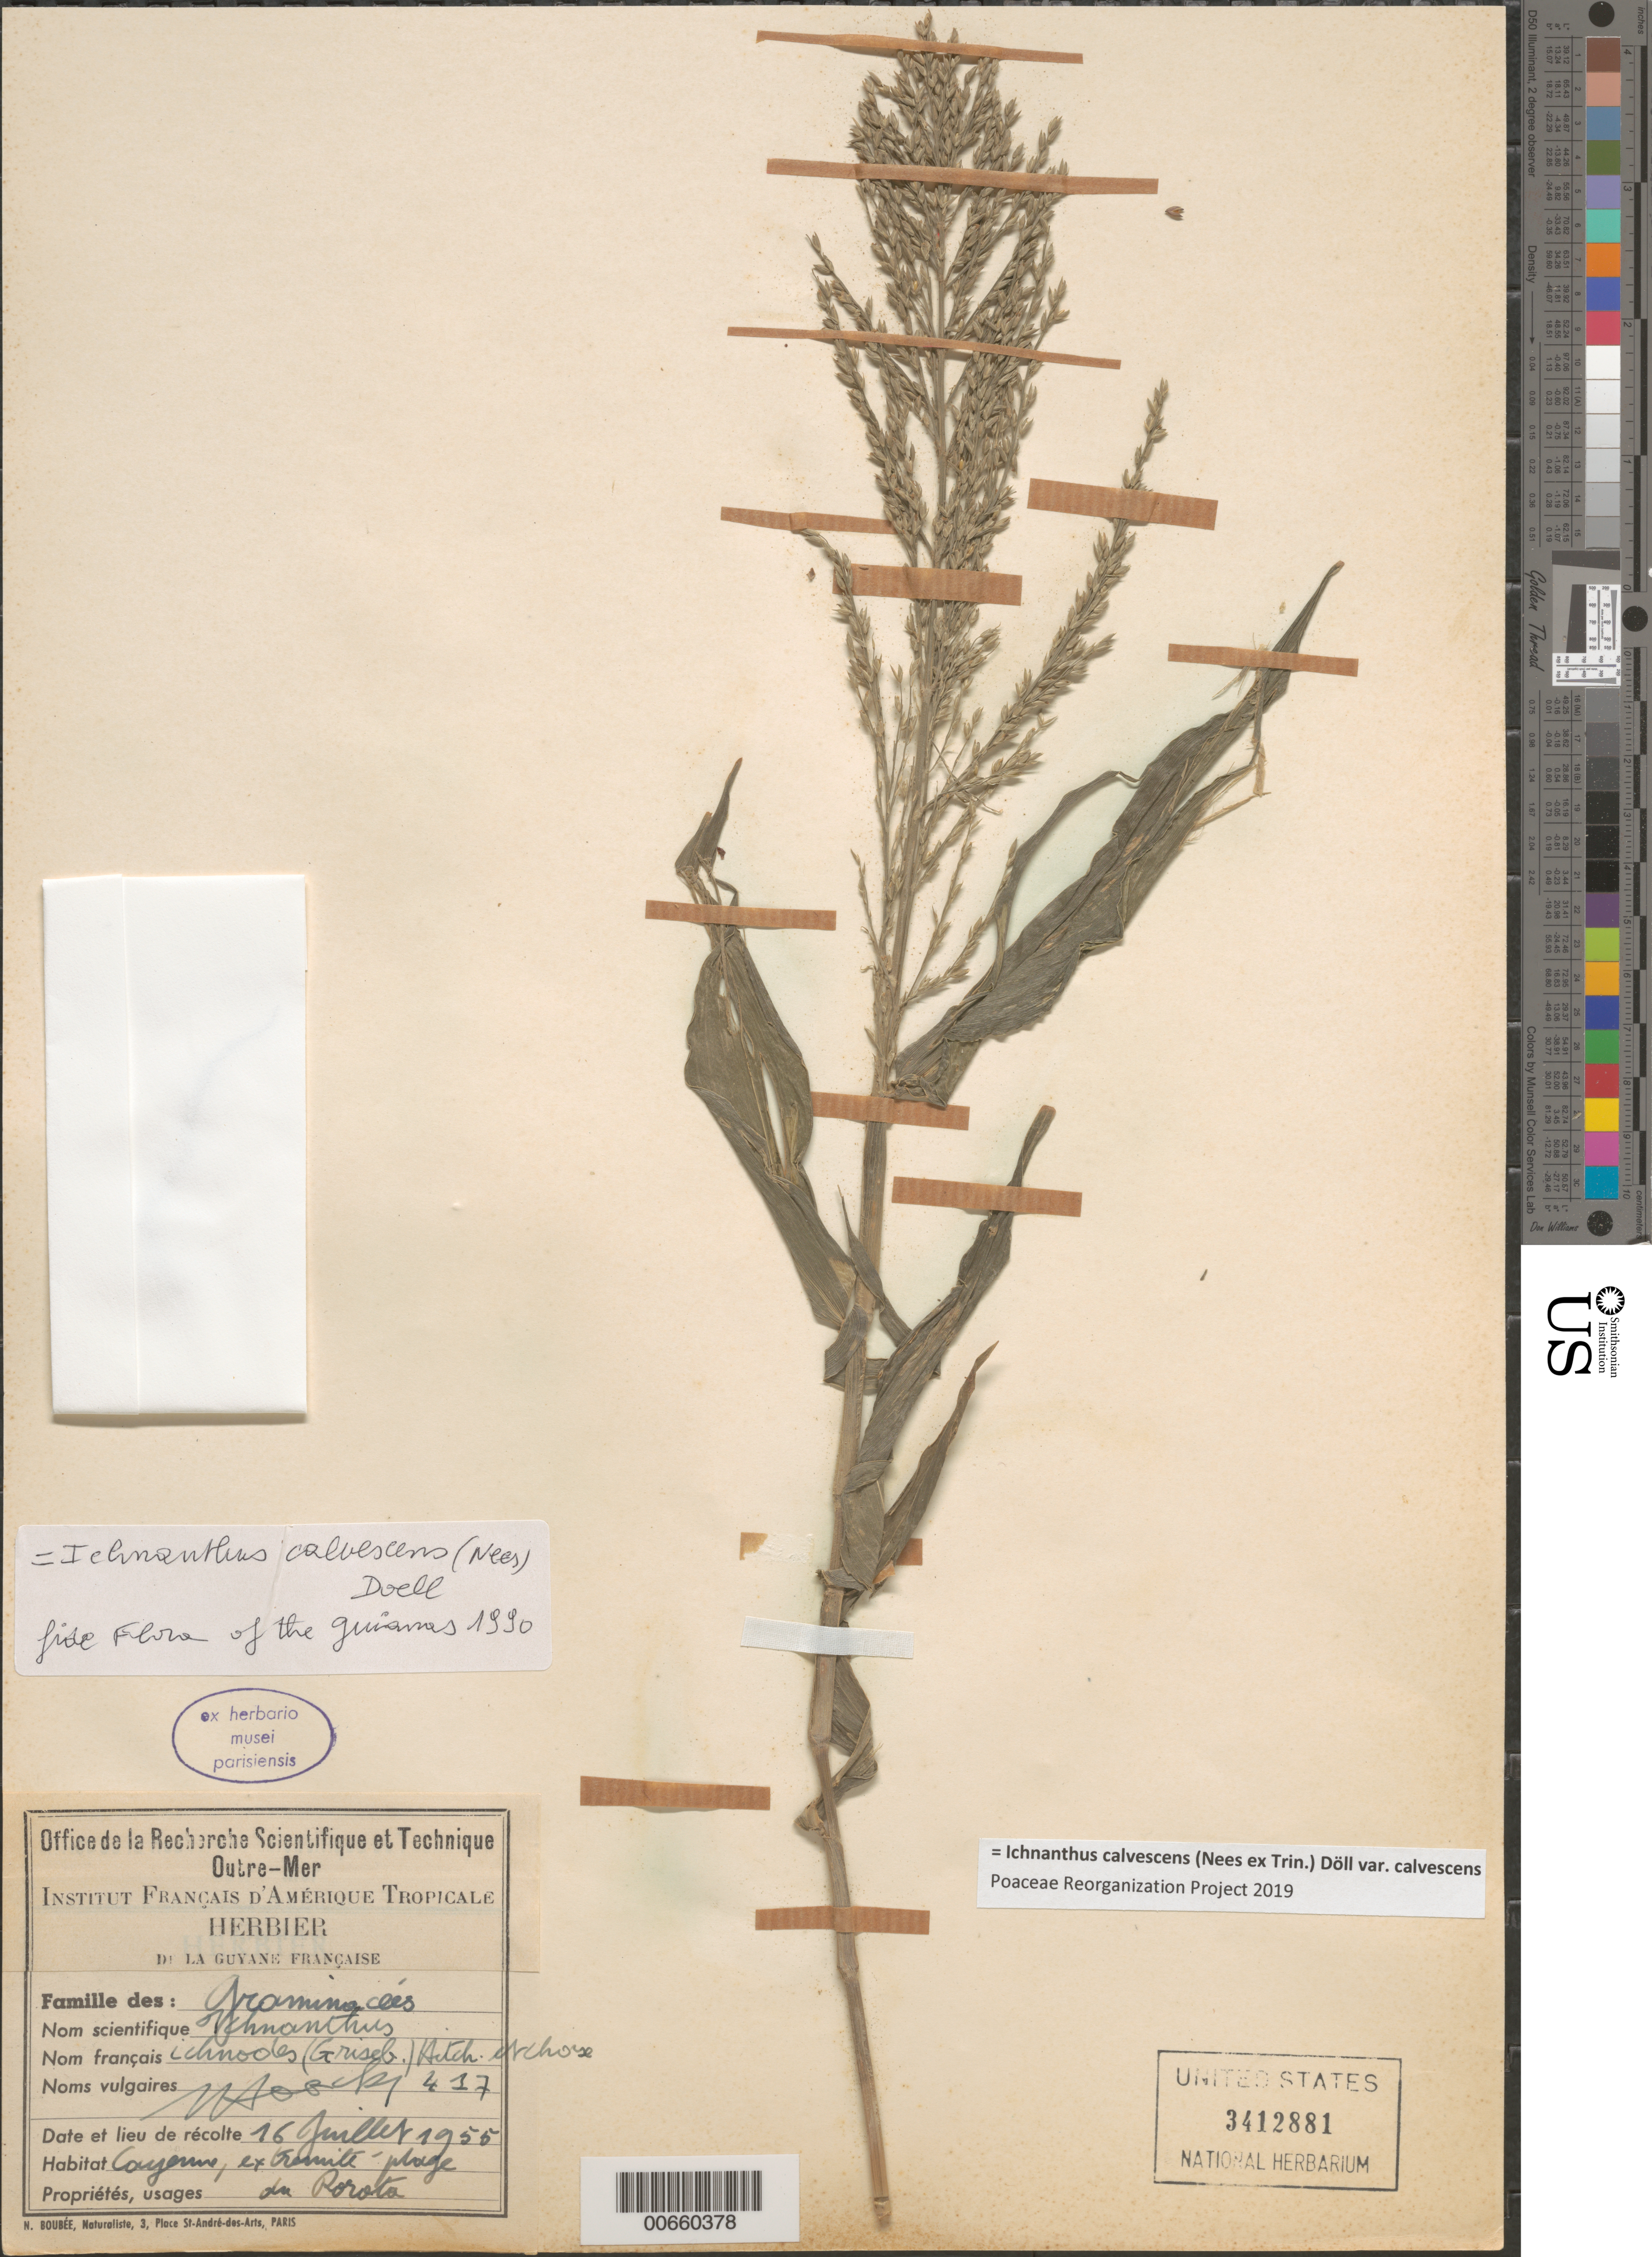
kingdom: Plantae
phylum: Tracheophyta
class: Liliopsida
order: Poales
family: Poaceae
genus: Ichnanthus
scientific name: Ichnanthus calvescens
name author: (Nees ex Trin.) Döll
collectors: J. Hoock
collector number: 417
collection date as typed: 16-Jul-55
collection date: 1955-07-16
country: French Guiana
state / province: Cayenne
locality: Cayenne, extremité plage du Rorota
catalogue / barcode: US 3412881